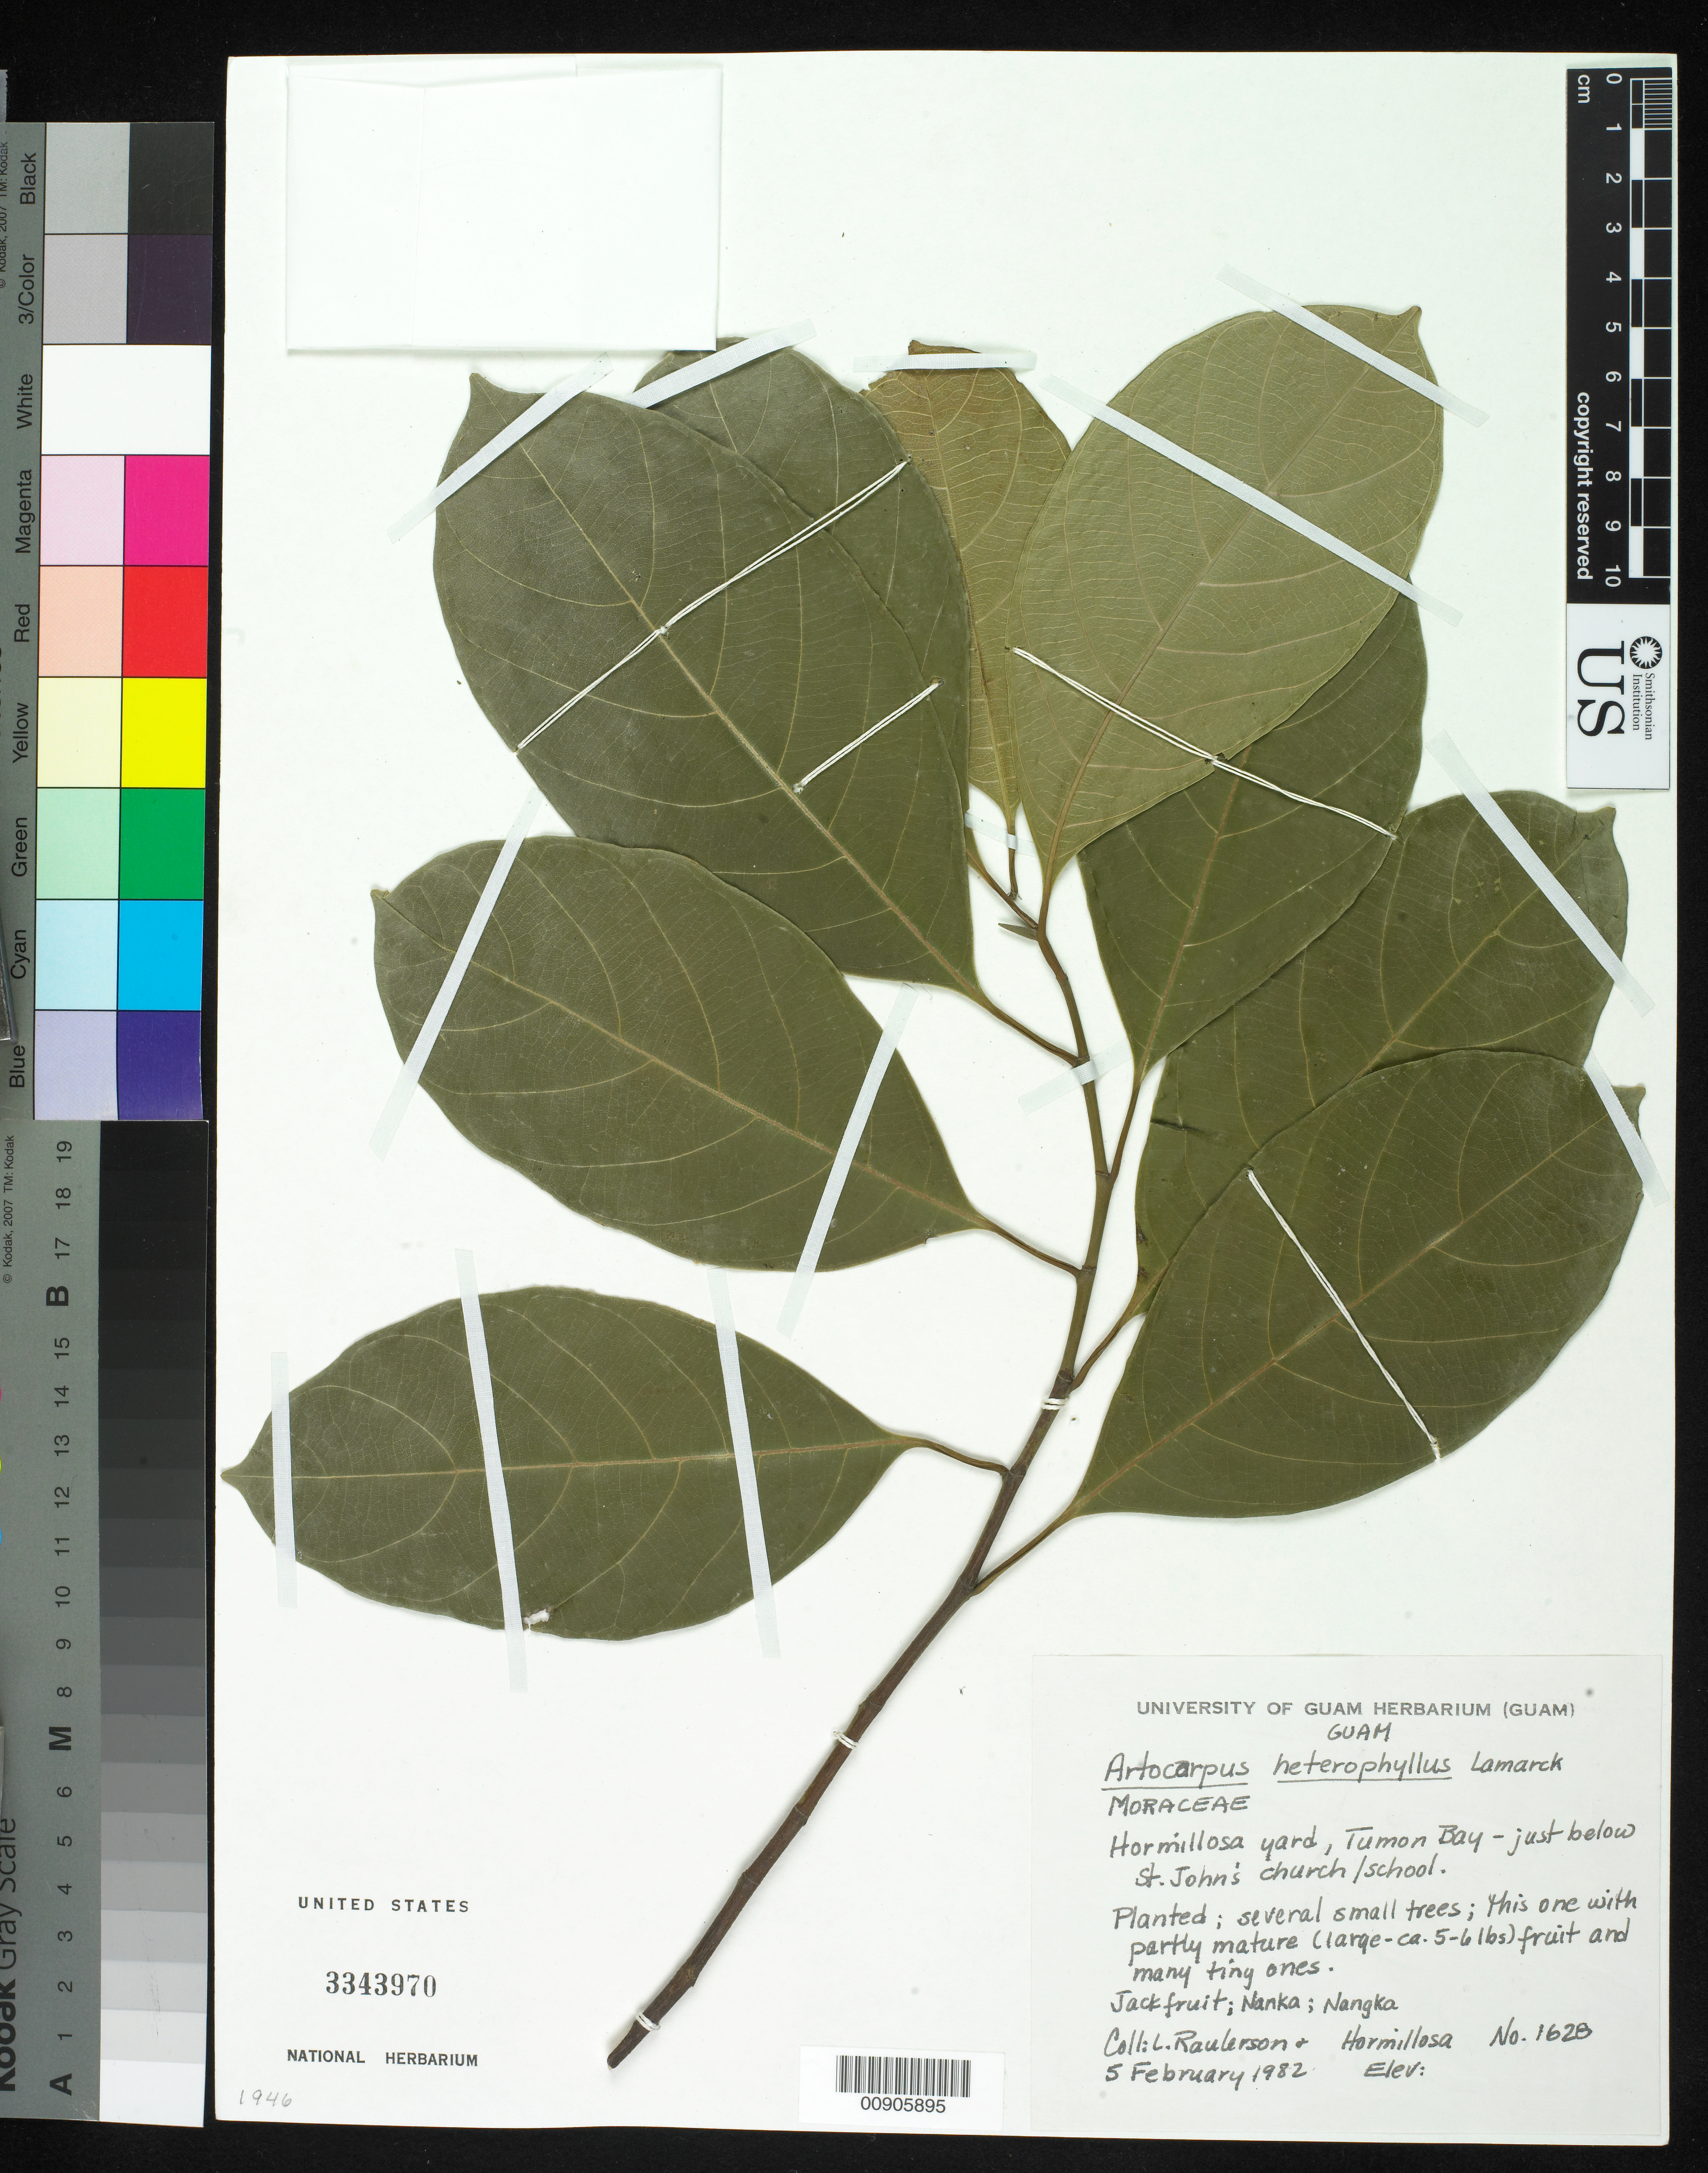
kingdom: Plantae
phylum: Tracheophyta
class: Magnoliopsida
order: Rosales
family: Moraceae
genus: Artocarpus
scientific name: Artocarpus heterophyllus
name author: Lam.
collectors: L. Raulerson & Hermillosa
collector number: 1628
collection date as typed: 05 Feb 1982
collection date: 1982-02-05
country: Guam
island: Guam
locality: Tumon Bay, just below St. John's church/school, Hormillosa yard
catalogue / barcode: US 3343970